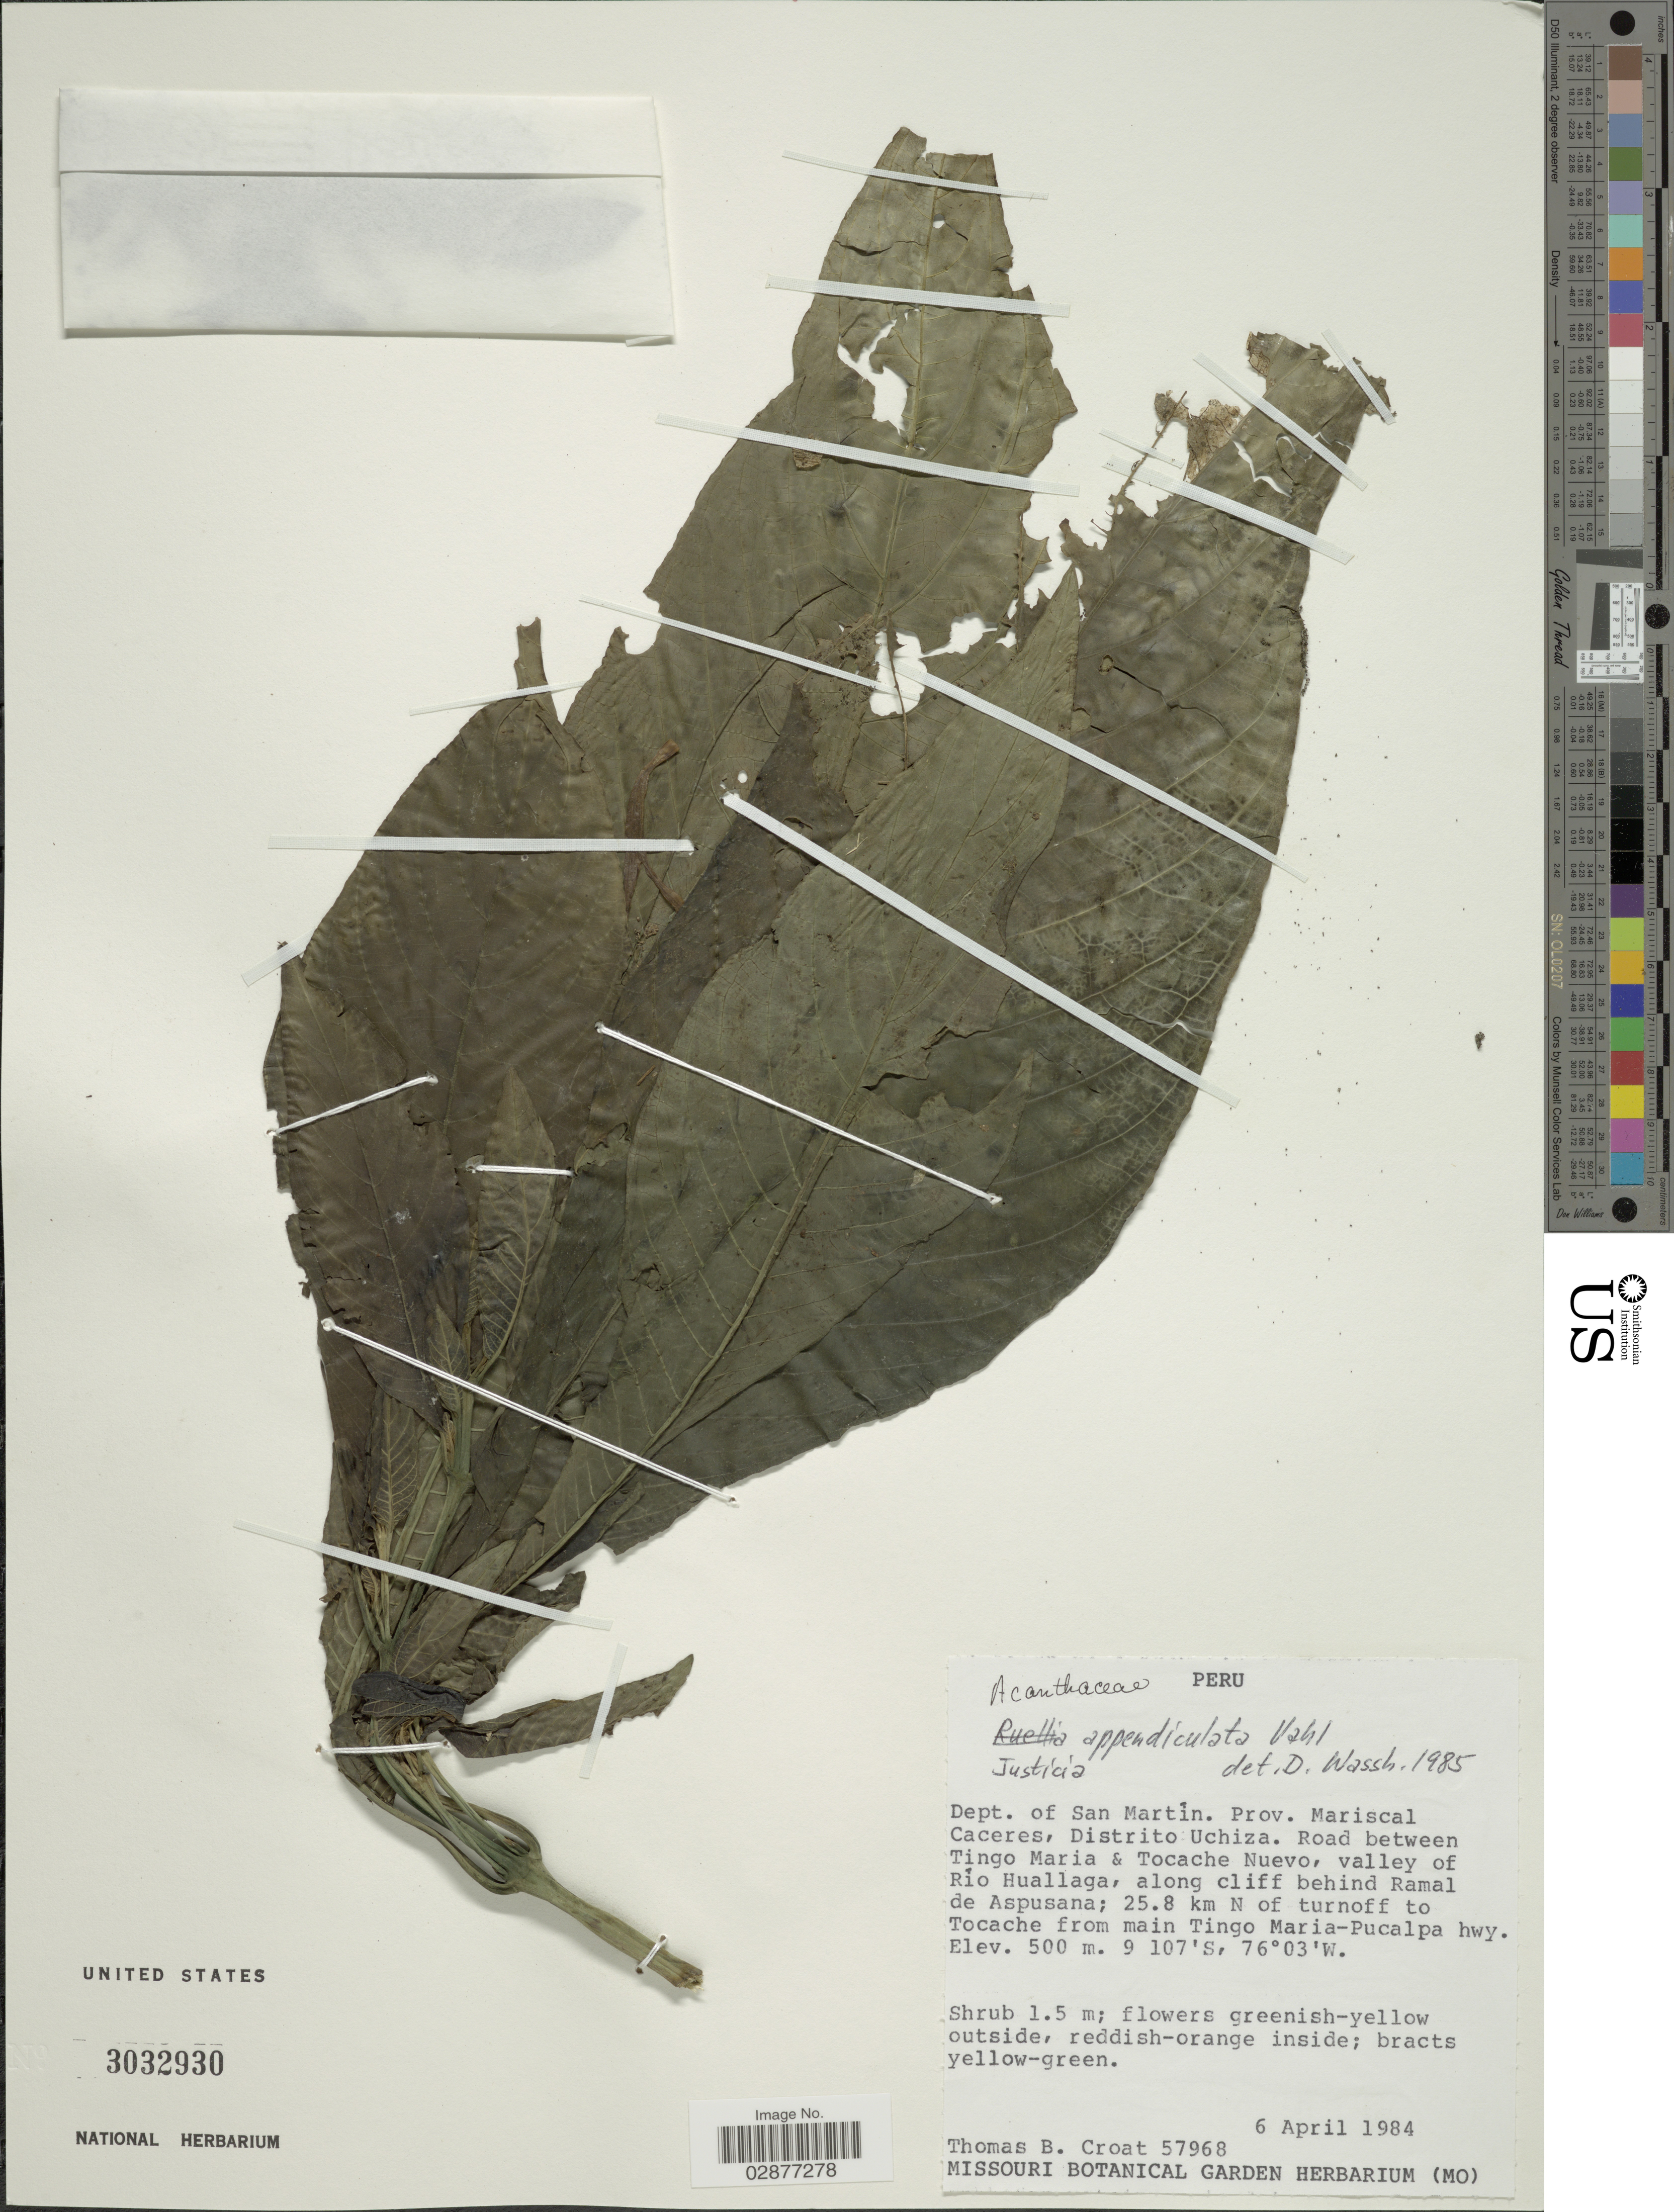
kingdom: Plantae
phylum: Tracheophyta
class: Magnoliopsida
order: Lamiales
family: Acanthaceae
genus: Justicia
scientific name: Justicia appendiculata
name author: (Ruiz & Pav.) Vahl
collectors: T. B. Croat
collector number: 57968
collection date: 1984-04-06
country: Peru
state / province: San Martín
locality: Dept. of San Martín. Prov. Mariscal Caceres, Distrito Uchiza. Road between Tingo Maria & Tocache Nuevo, valley of Río Huallaga, along cliff behind Ramal de Aspusana; 25.8 km N of turnoff to Tocache from main Tingo Maria-Pucalpa hwy.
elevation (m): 500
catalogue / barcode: US 3032930